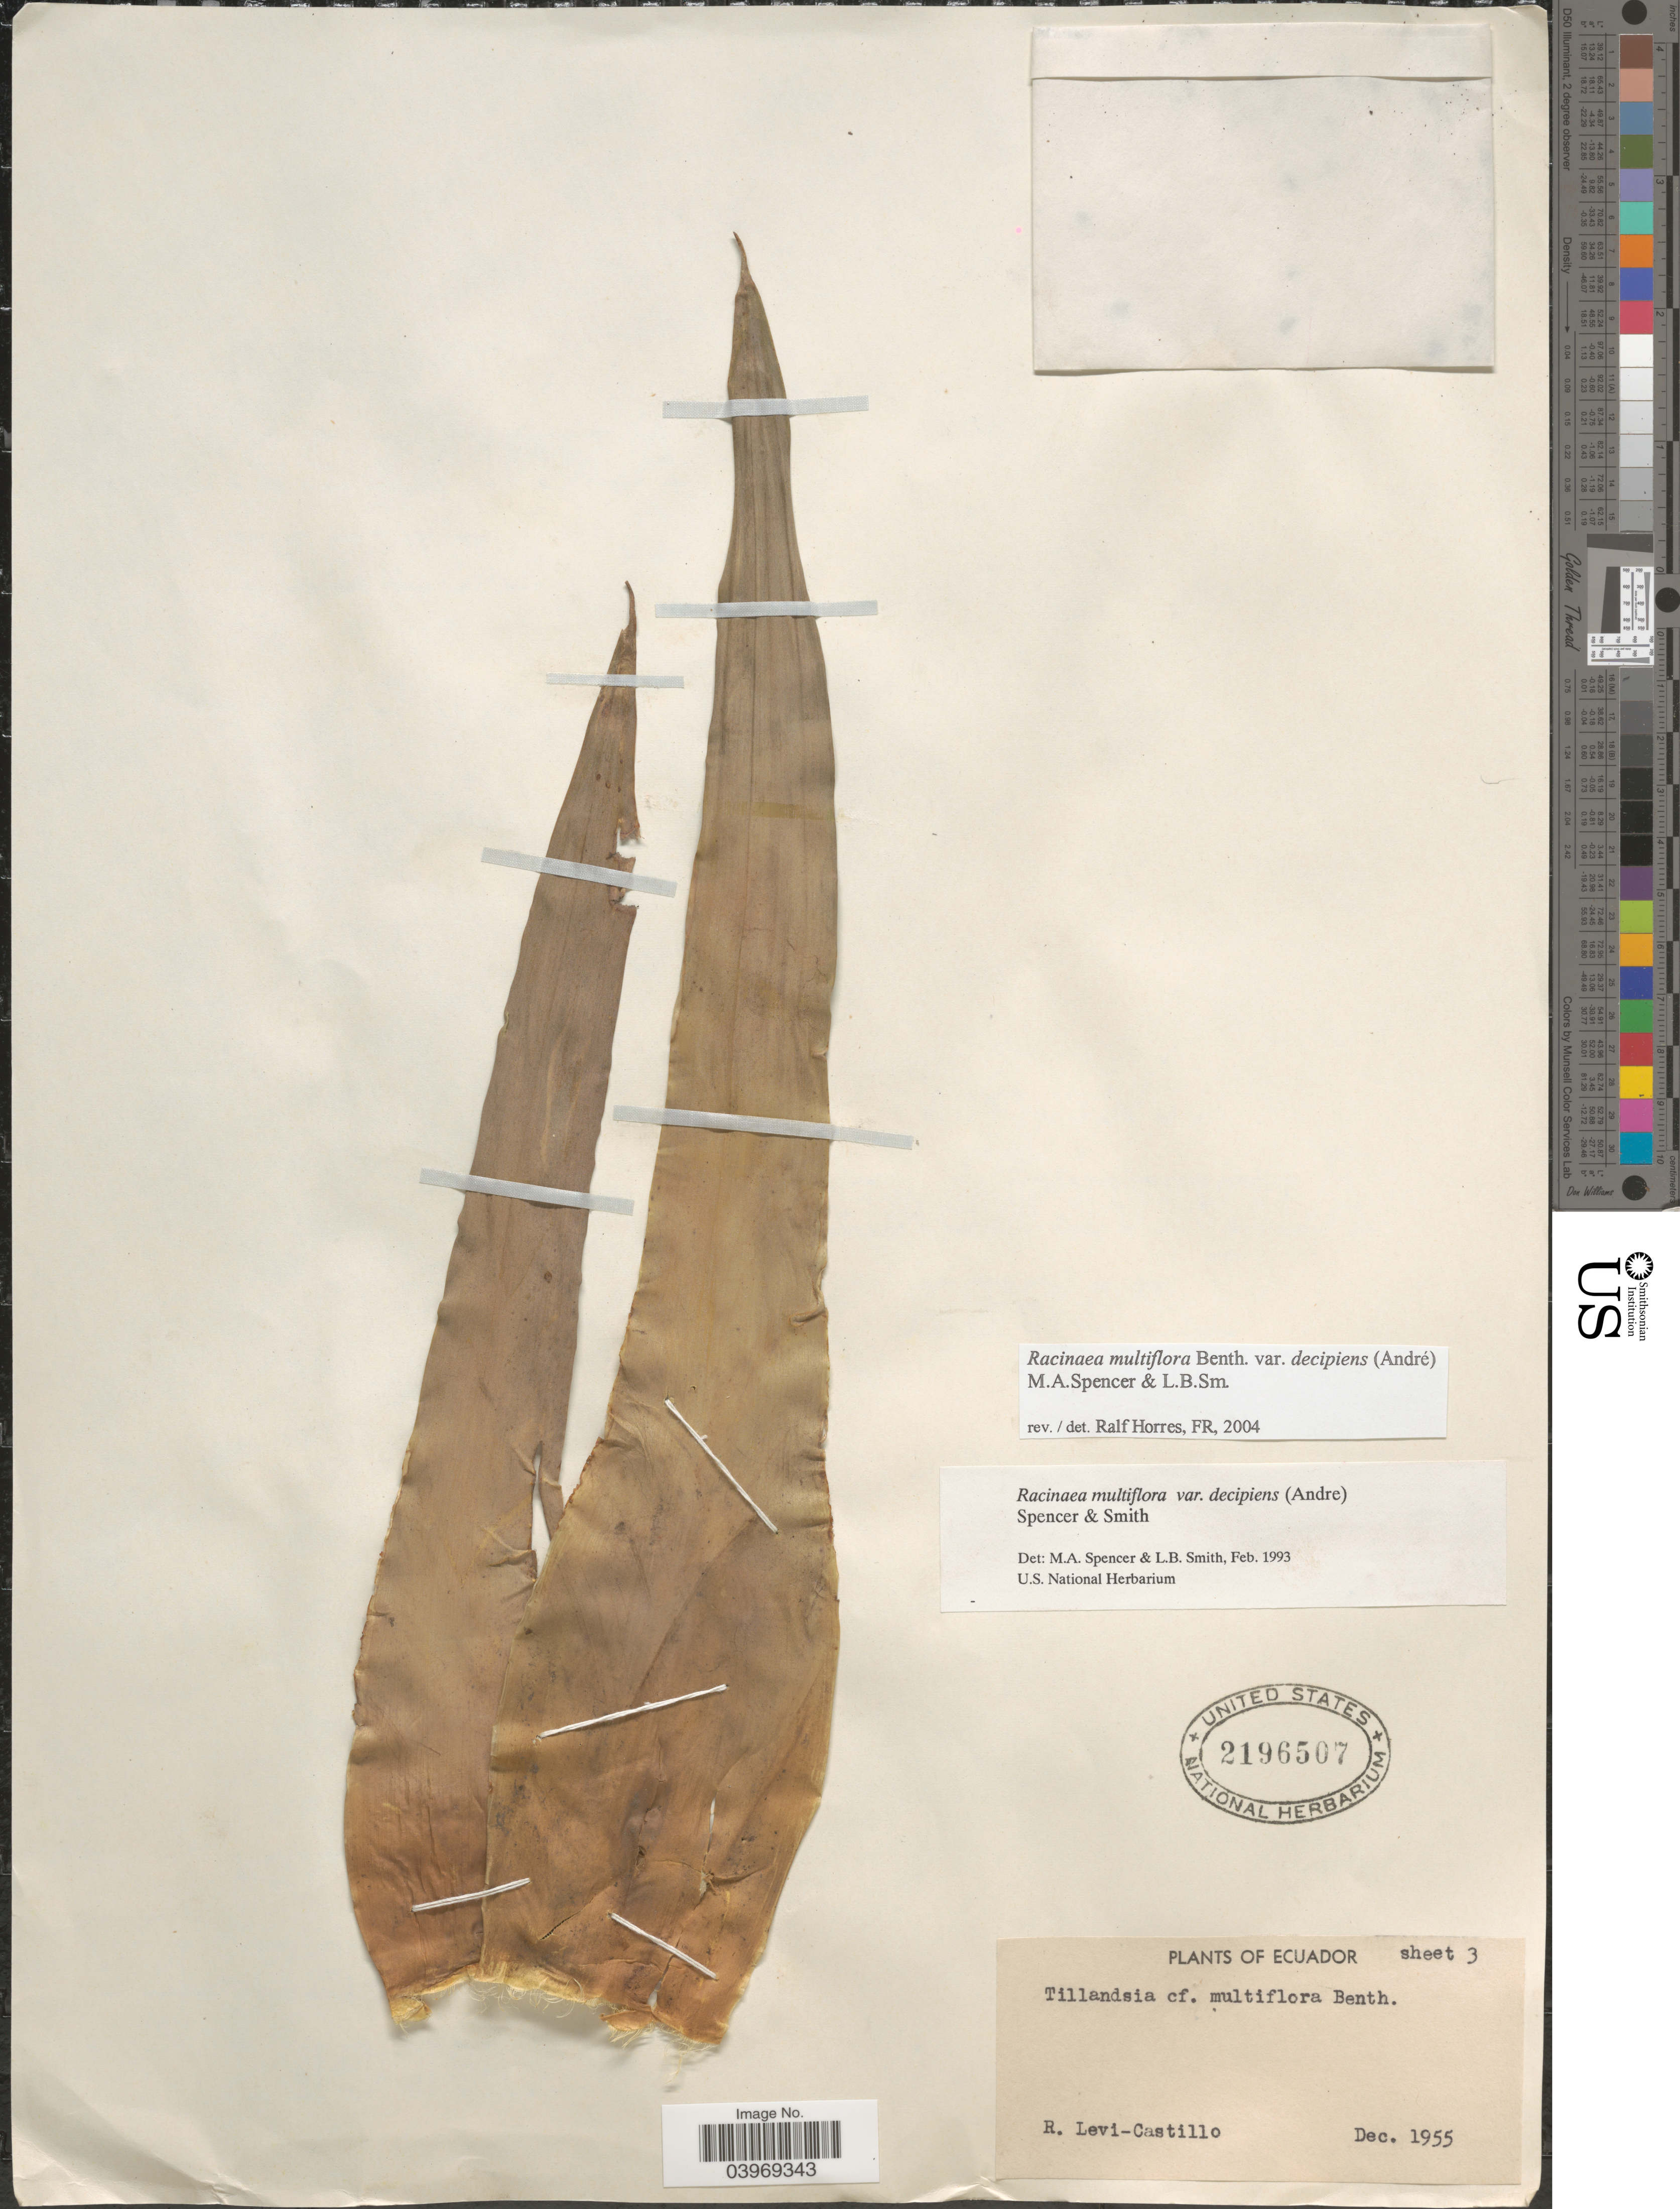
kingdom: Plantae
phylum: Tracheophyta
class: Liliopsida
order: Poales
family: Bromeliaceae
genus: Racinaea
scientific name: Racinaea multiflora var. decipiens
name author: (André) M.A. Spencer & L.B. Sm.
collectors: R. Levi-Castillo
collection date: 1955-12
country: Ecuador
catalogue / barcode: US 2196507